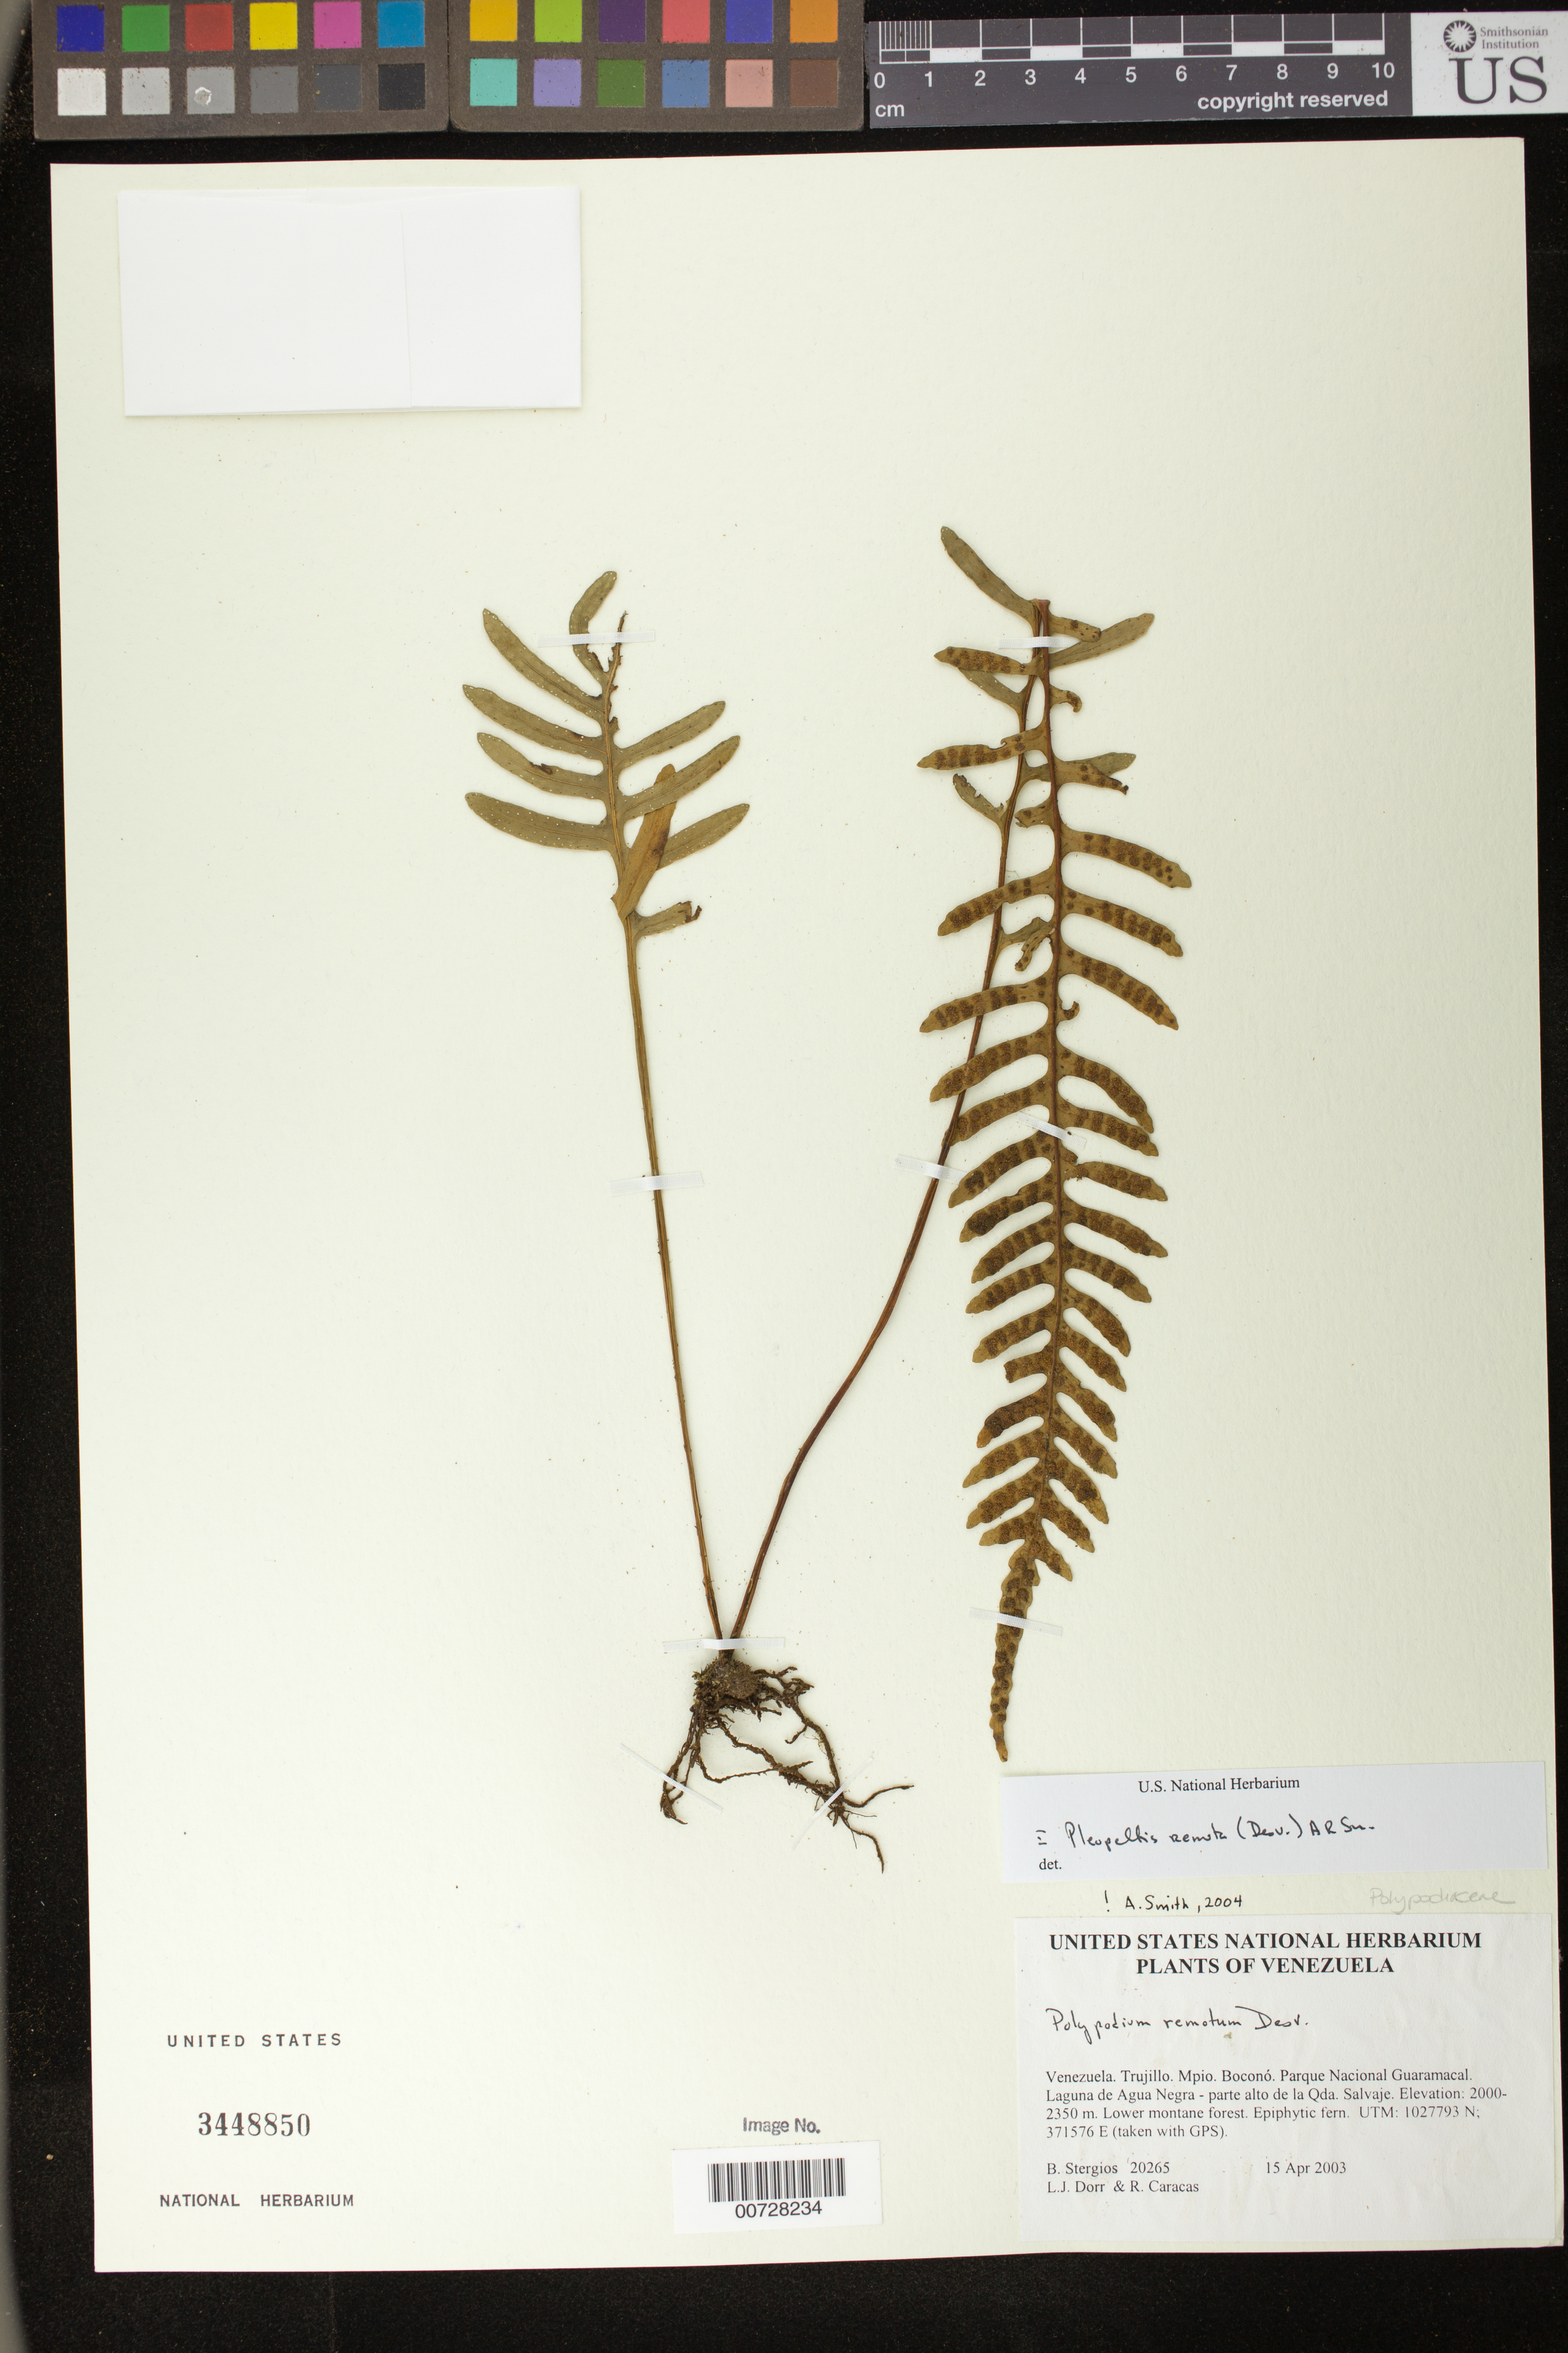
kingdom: Plantae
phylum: Tracheophyta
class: Polypodiopsida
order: Polypodiales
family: Polypodiaceae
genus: Pleopeltis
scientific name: Pleopeltis remota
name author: (Desv.) A.R. Sm.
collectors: B. G. Stergios, L. J. Dorr & R. Caracas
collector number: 20265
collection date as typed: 15 Apr 2003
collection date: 2003-04-15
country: Venezuela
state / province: Trujillo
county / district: Boconó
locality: Parque Nacional Guaramacal, Laguna de Agua Negra - parte alto de la Qda. Salvaje.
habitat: Lower montane forest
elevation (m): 2000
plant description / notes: PORT, US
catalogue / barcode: US 3448850